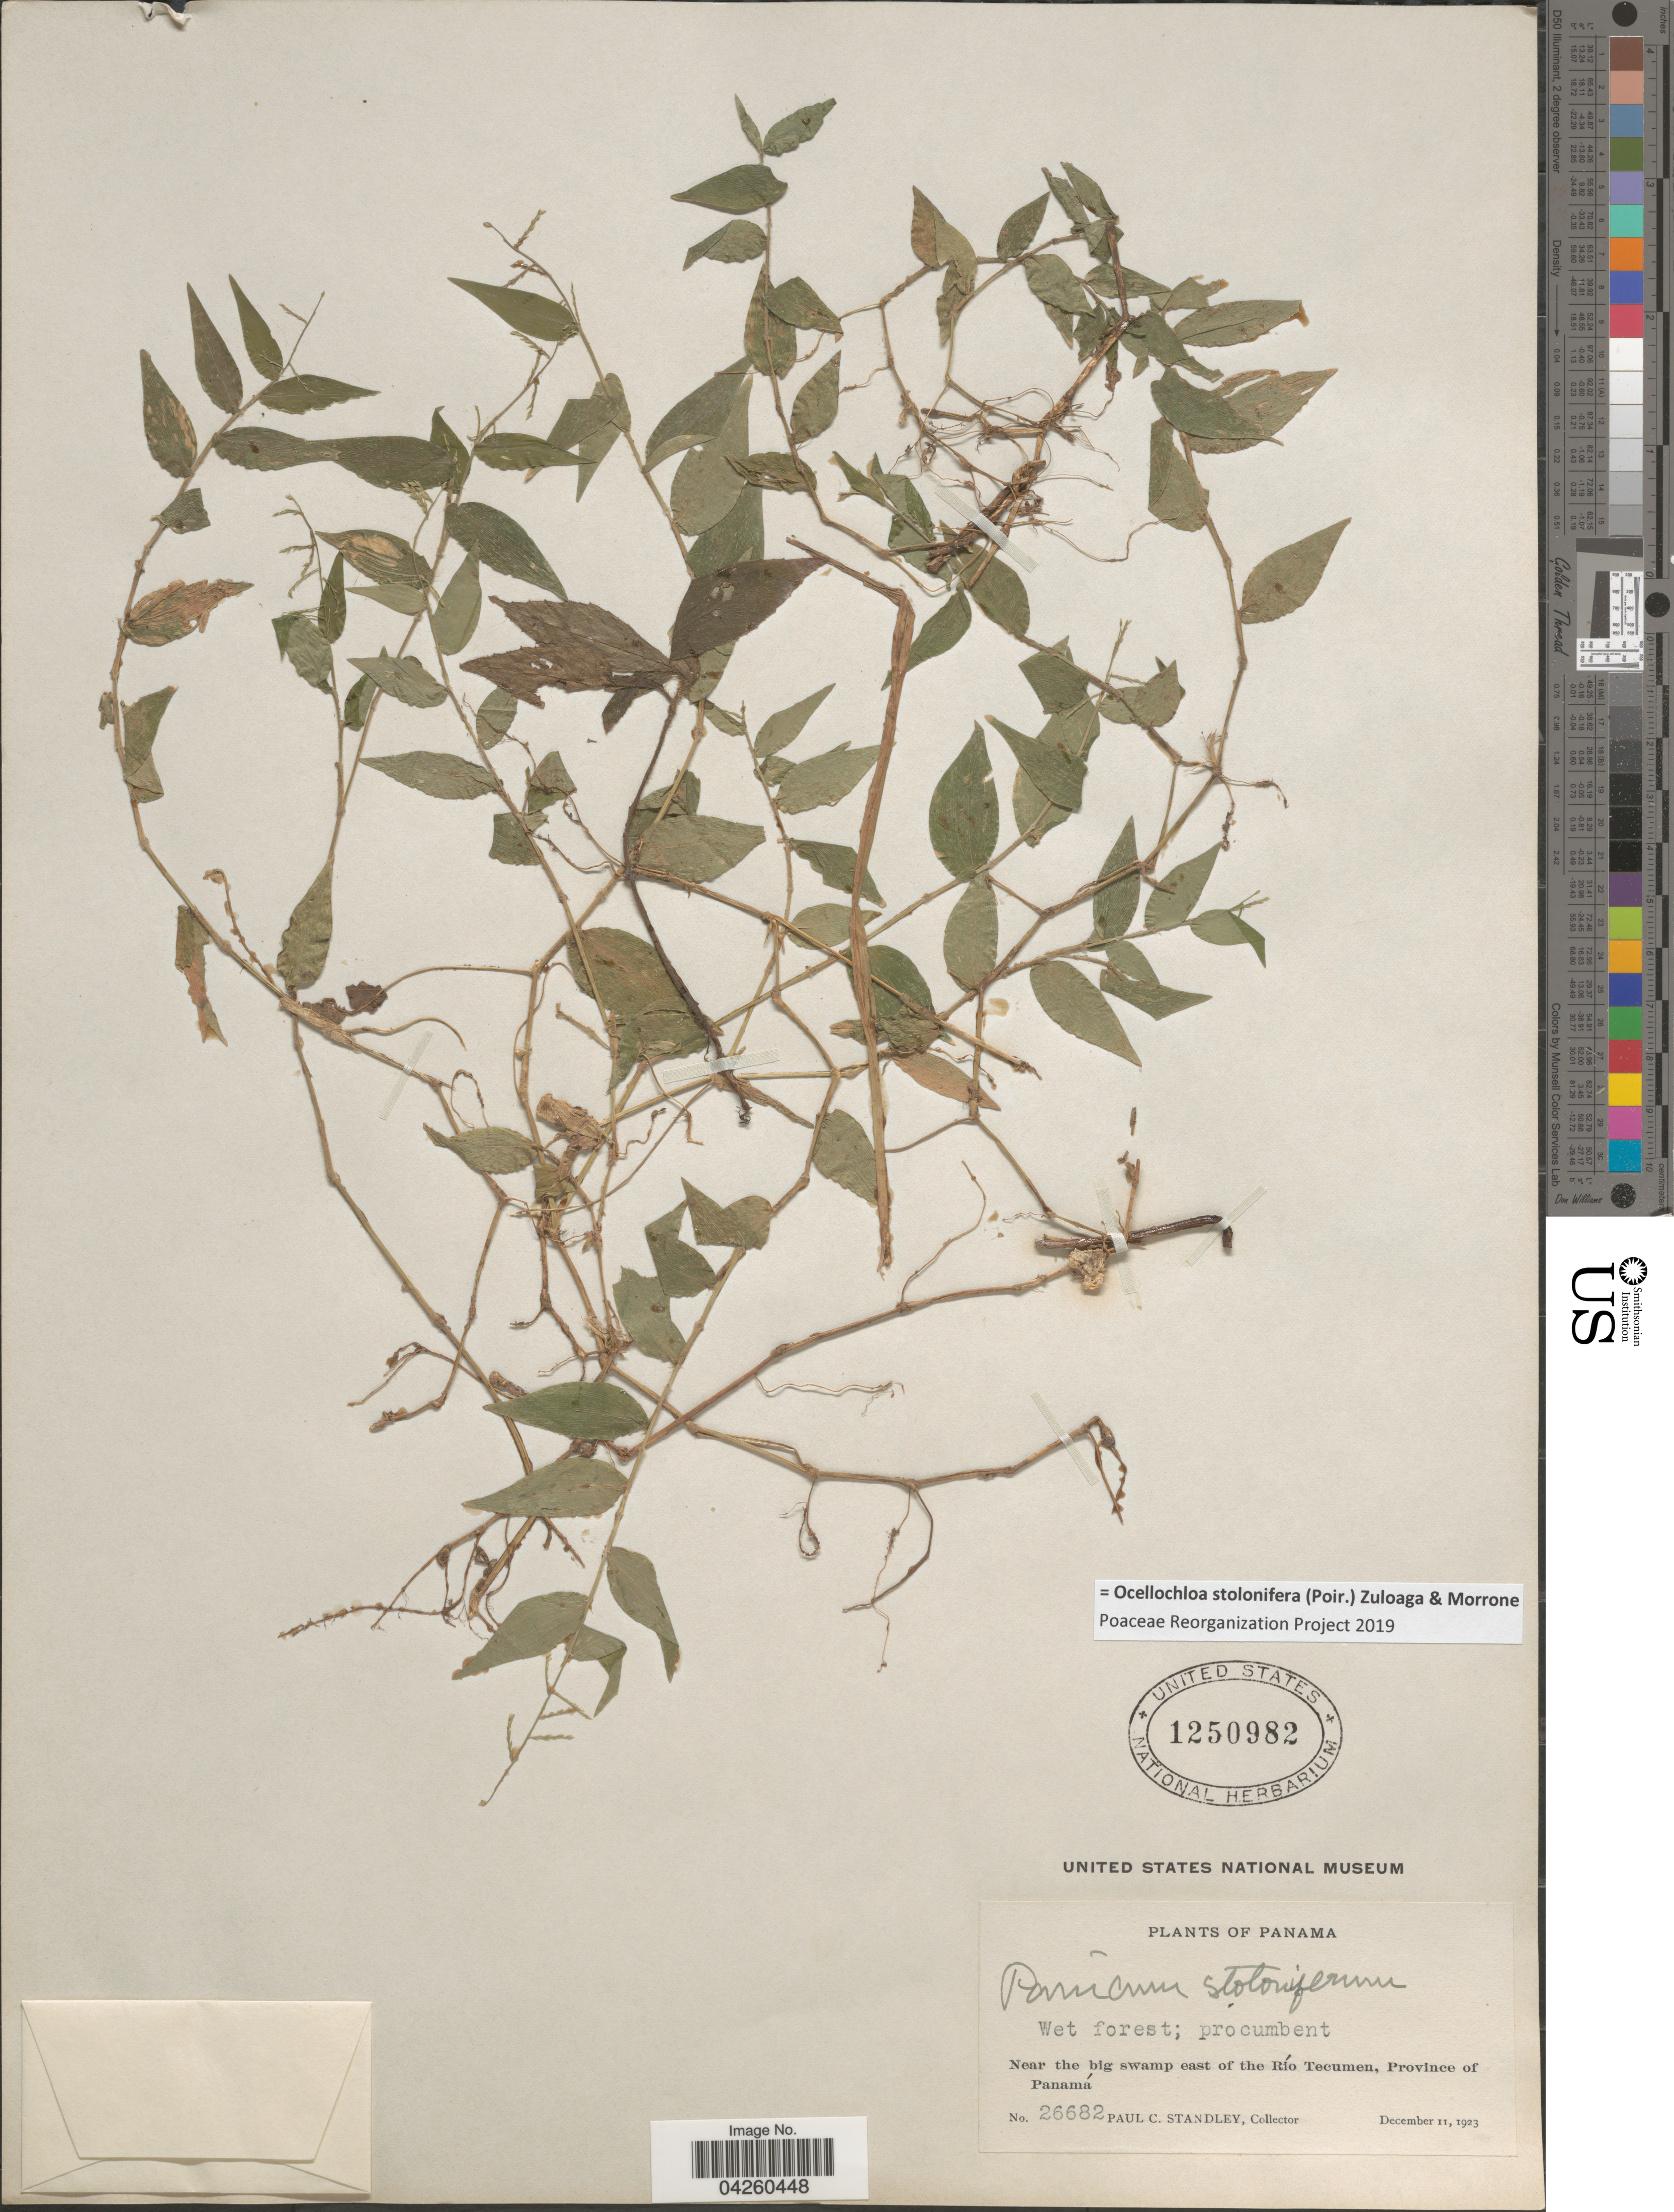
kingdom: Plantae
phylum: Tracheophyta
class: Liliopsida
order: Poales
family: Poaceae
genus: Ocellochloa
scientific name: Ocellochloa stolonifera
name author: (Poir.) Zuloaga & Morrone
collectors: P. C. Standley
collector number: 26682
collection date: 1923-12-11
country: Panama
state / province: Panamá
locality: Near the big swamp east of the Río Tecumen, Province of Panamá.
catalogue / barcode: US 1250982